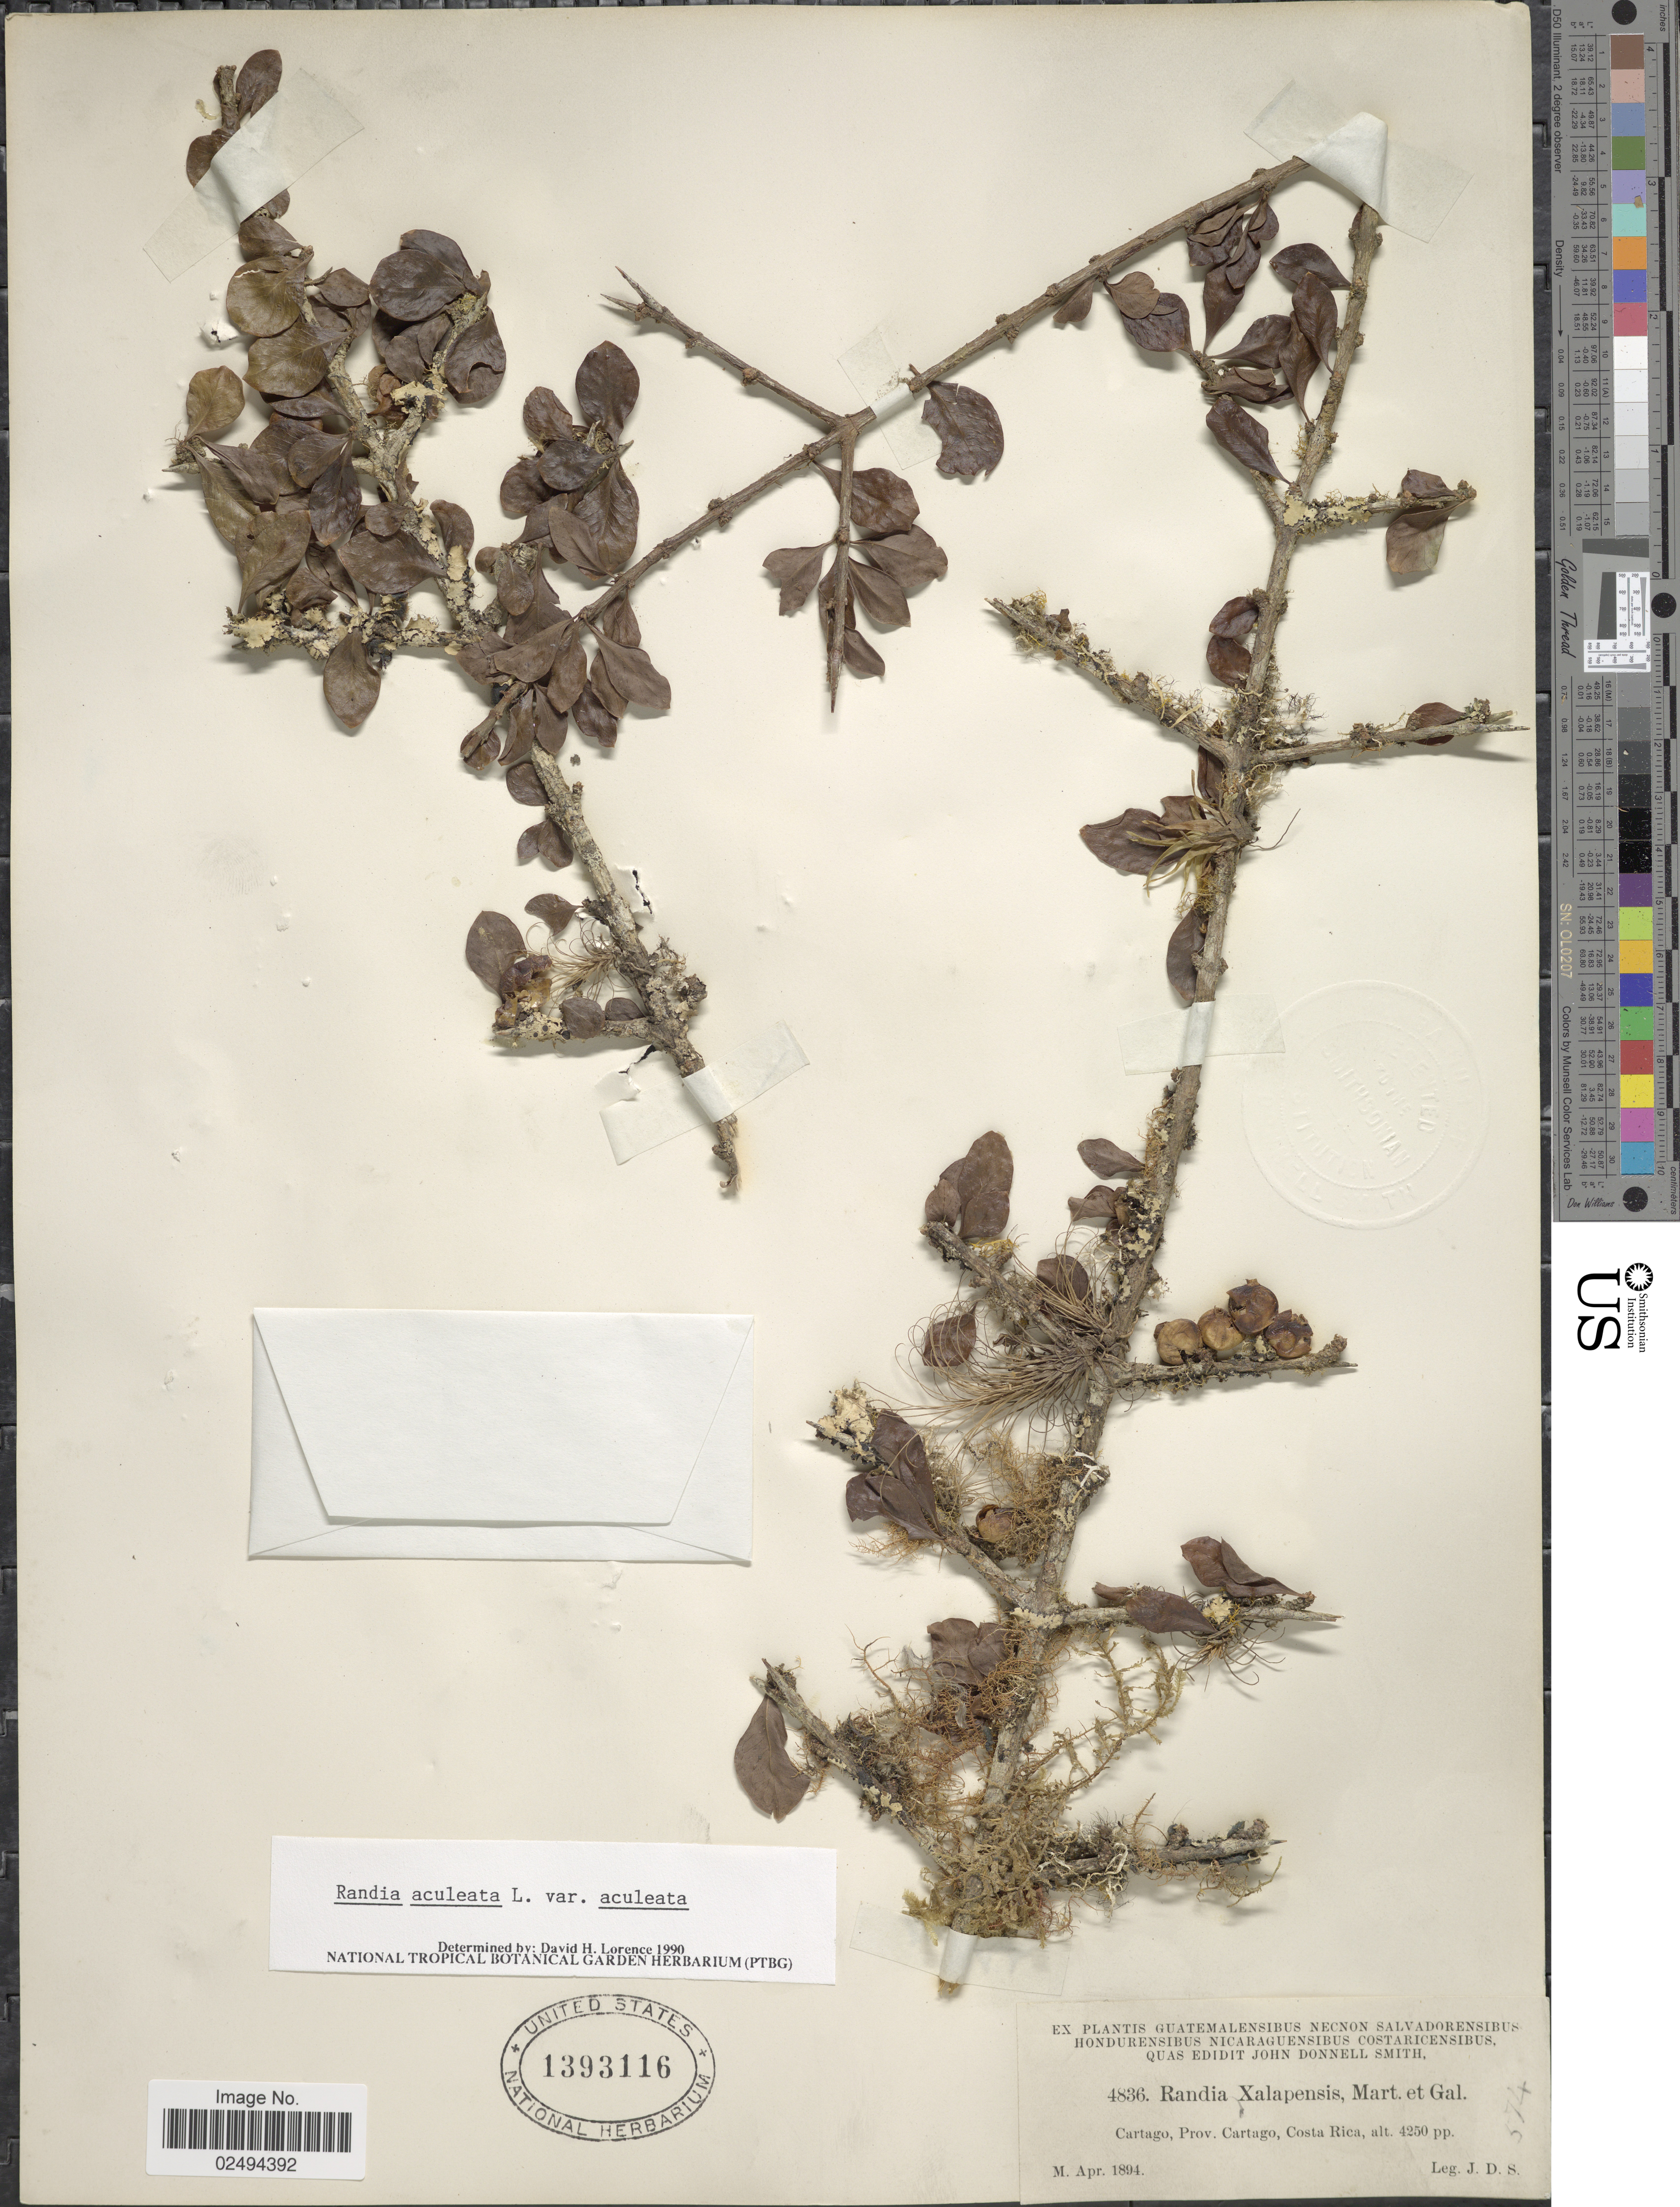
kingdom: Plantae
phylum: Tracheophyta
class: Magnoliopsida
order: Gentianales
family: Rubiaceae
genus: Randia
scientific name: Randia aculeata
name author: L.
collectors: J. Donnell Smith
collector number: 4836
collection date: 1894-04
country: Costa Rica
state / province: Cartago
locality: Cartago, Prov. Cartago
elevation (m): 1295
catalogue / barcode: US 1393116